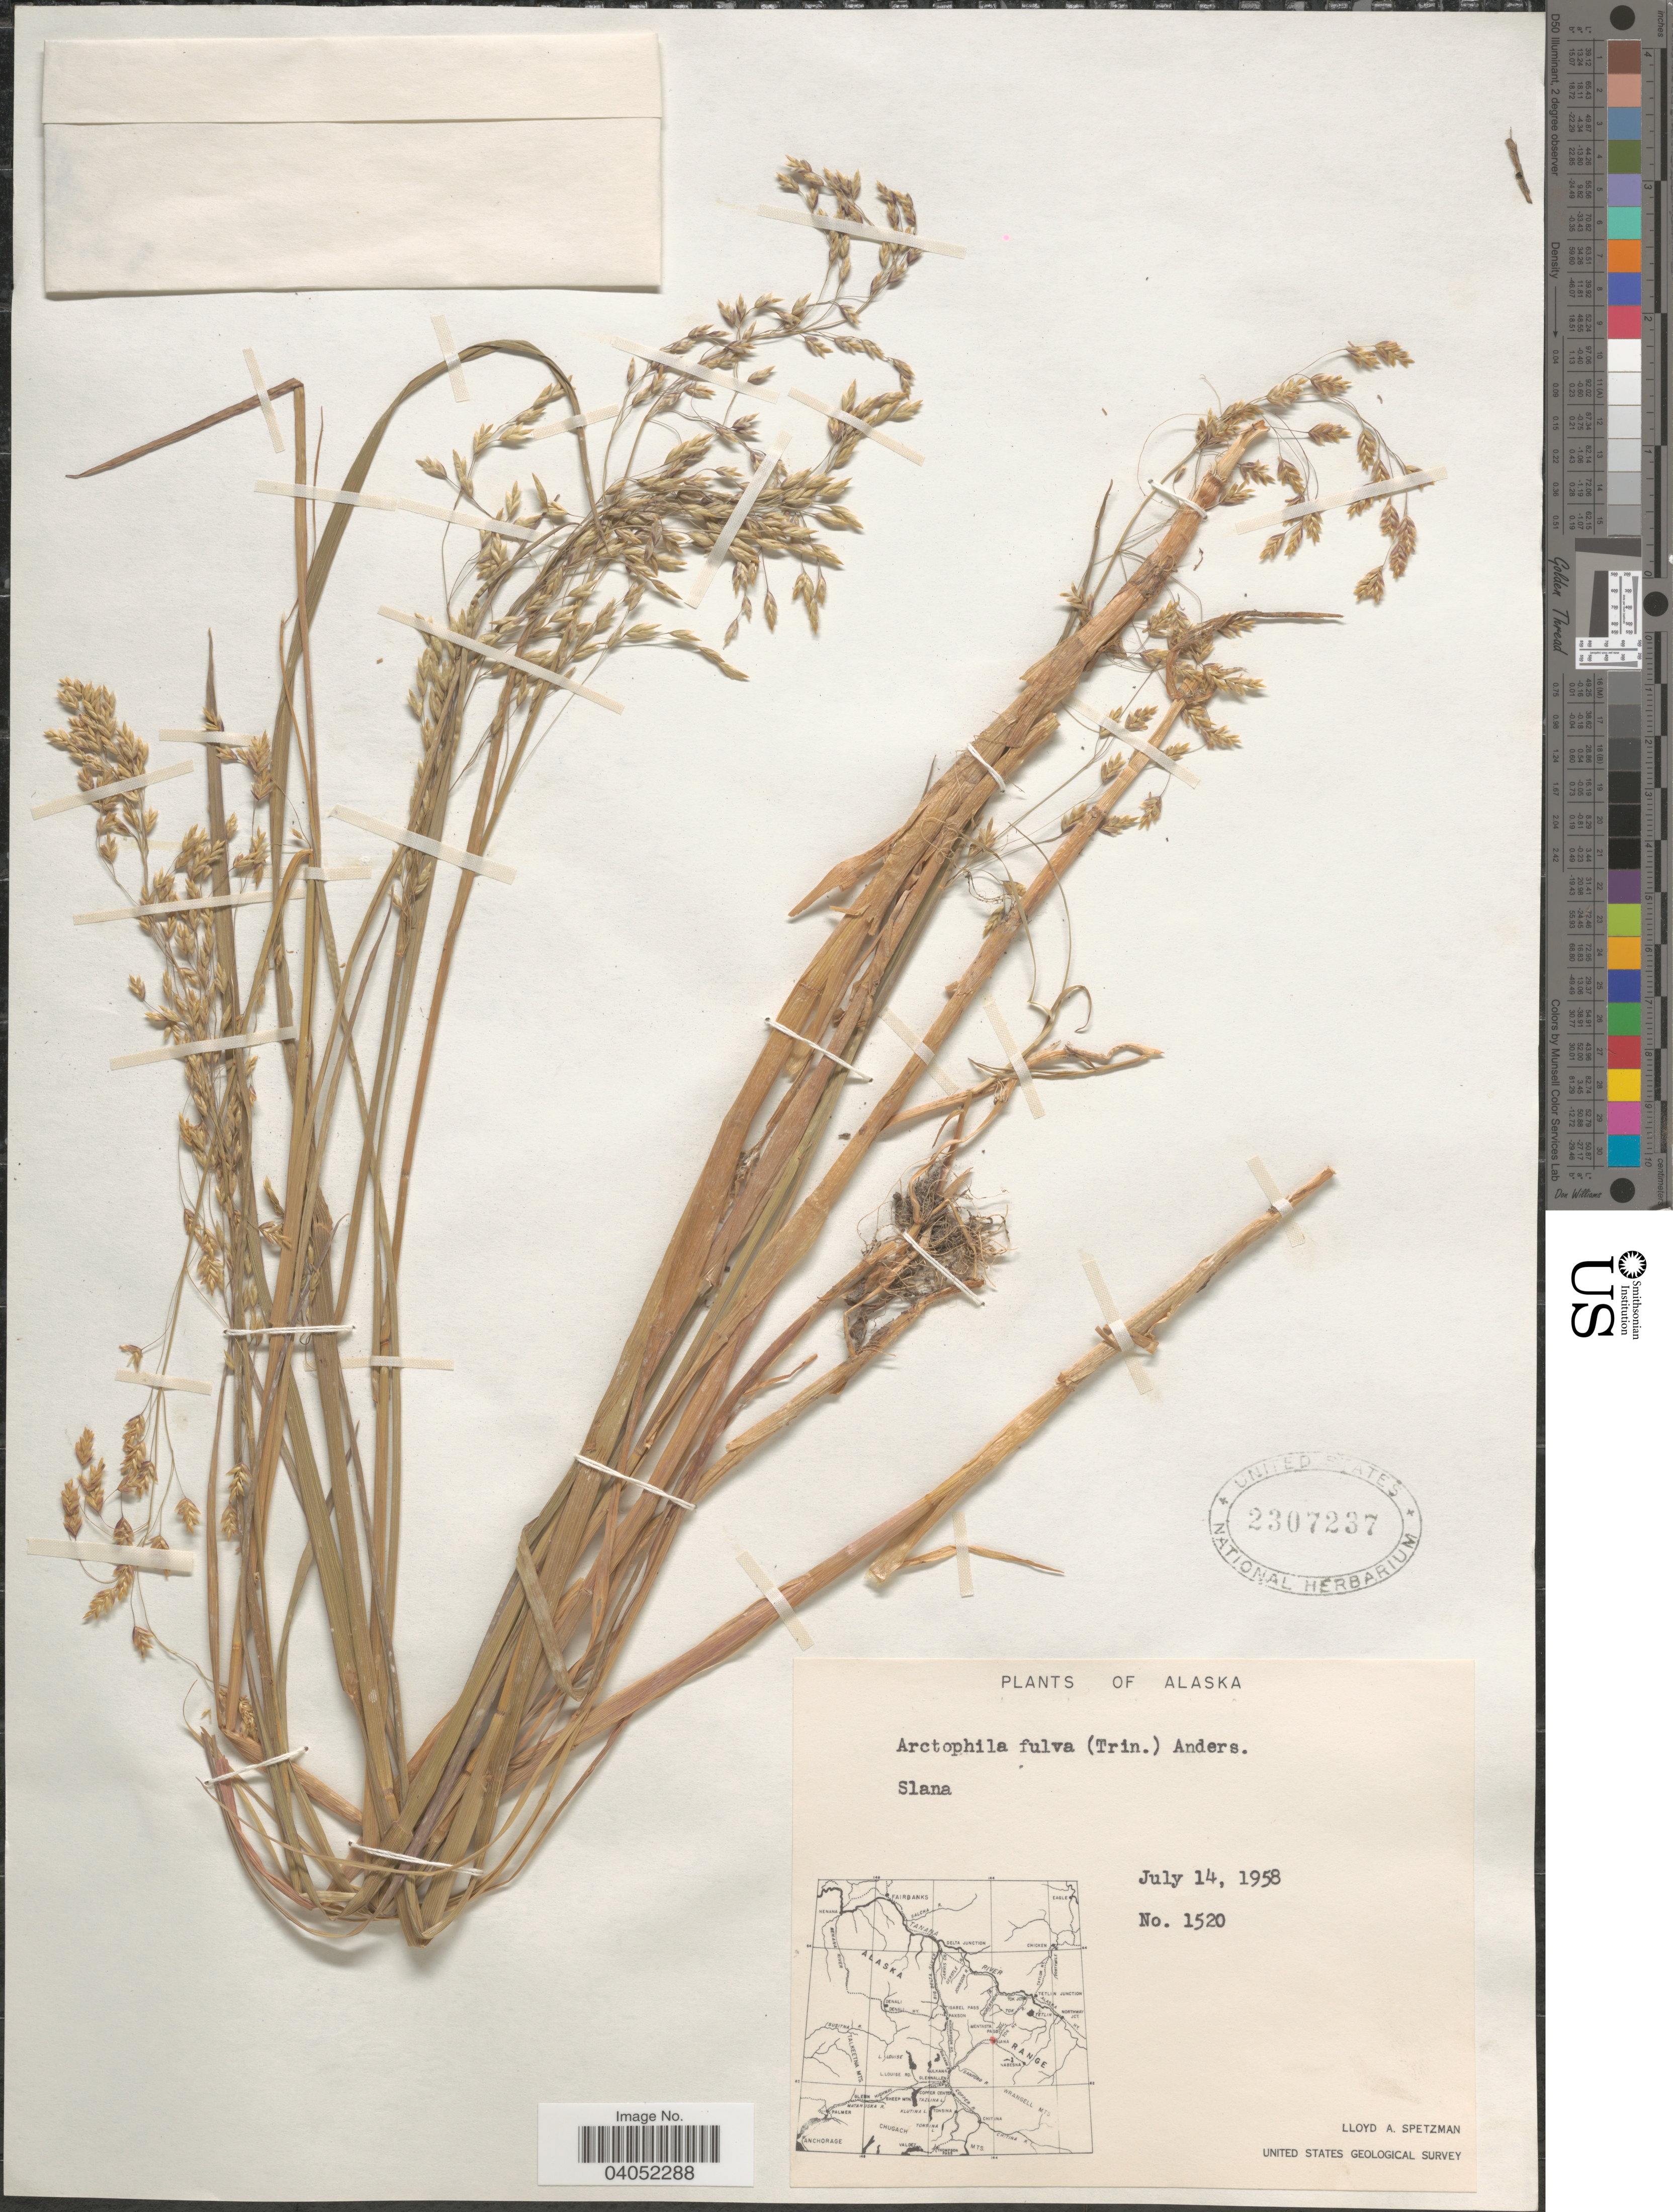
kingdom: Plantae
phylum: Tracheophyta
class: Liliopsida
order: Poales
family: Poaceae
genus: Arctophila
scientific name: Arctophila fulva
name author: (Trin.) Andersson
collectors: L. Spetzman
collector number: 1520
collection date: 1958-07-14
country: United States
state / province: Alaska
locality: Slana.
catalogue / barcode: US 2307237